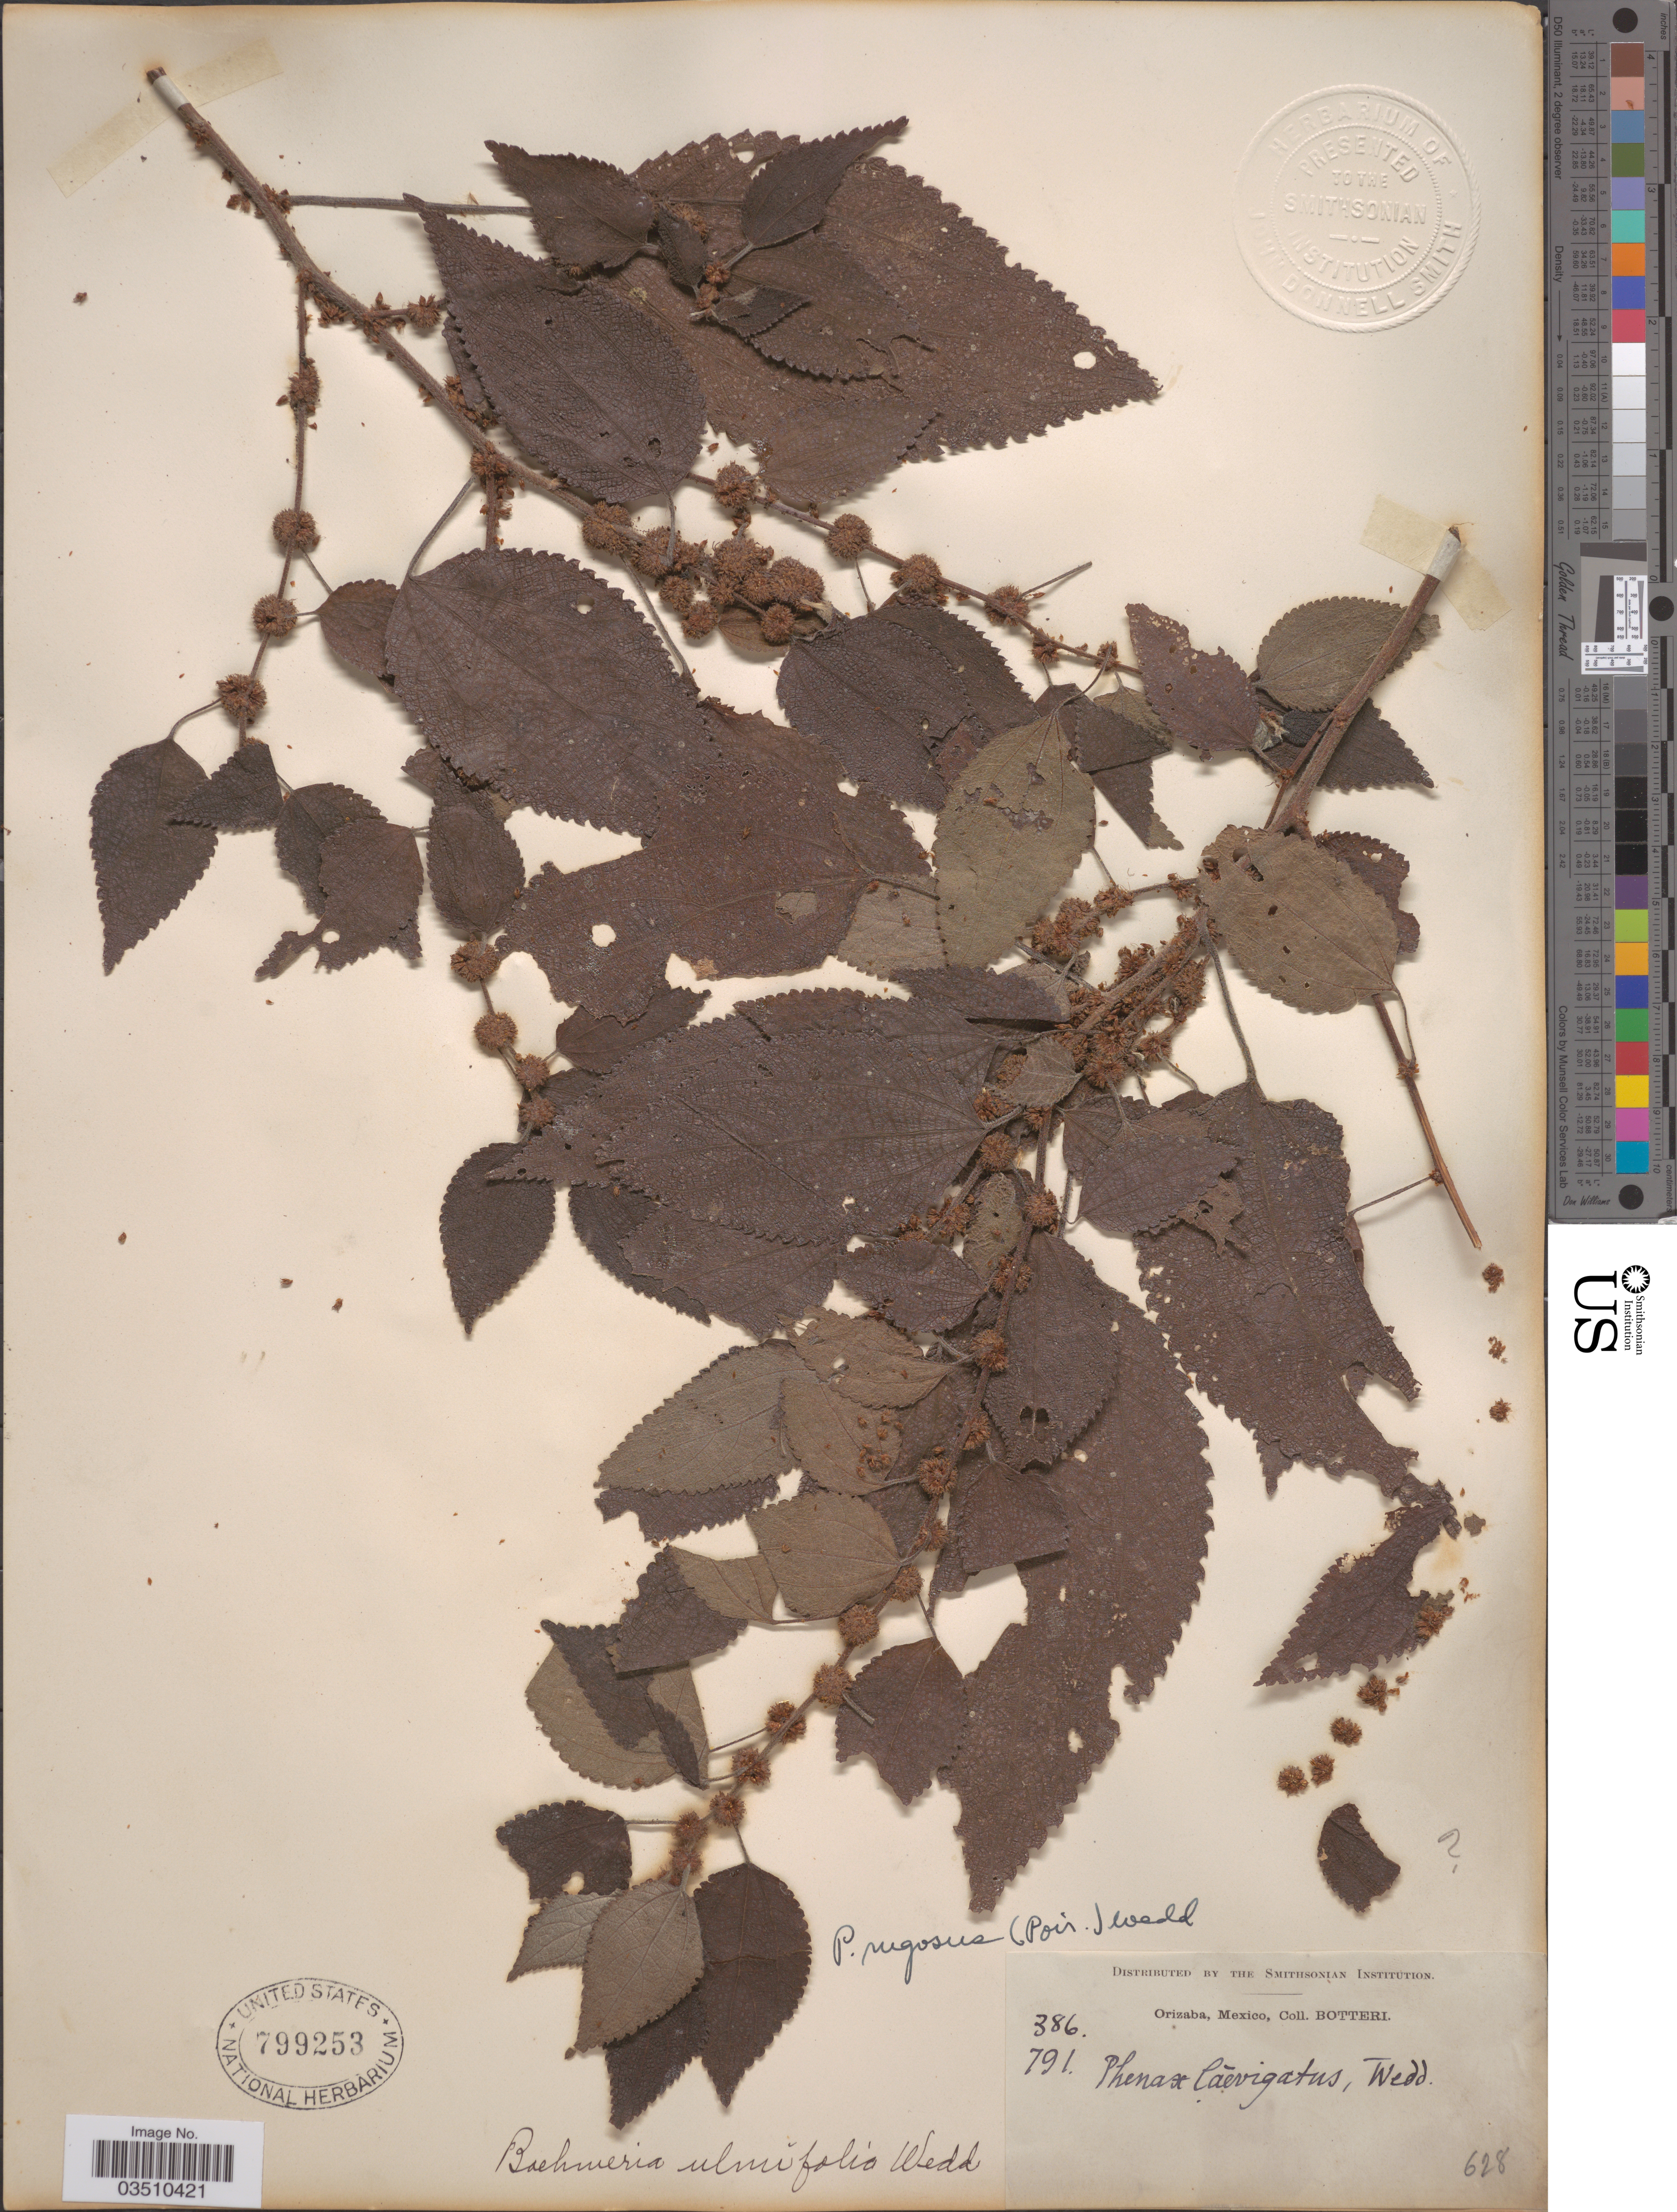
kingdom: Plantae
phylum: Tracheophyta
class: Magnoliopsida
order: Rosales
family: Urticaceae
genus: Phenax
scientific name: Phenax rugosus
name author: (Poir.) Wedd.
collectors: -. Botteri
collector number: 386/791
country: Mexico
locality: Orizaba.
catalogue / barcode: US 799253